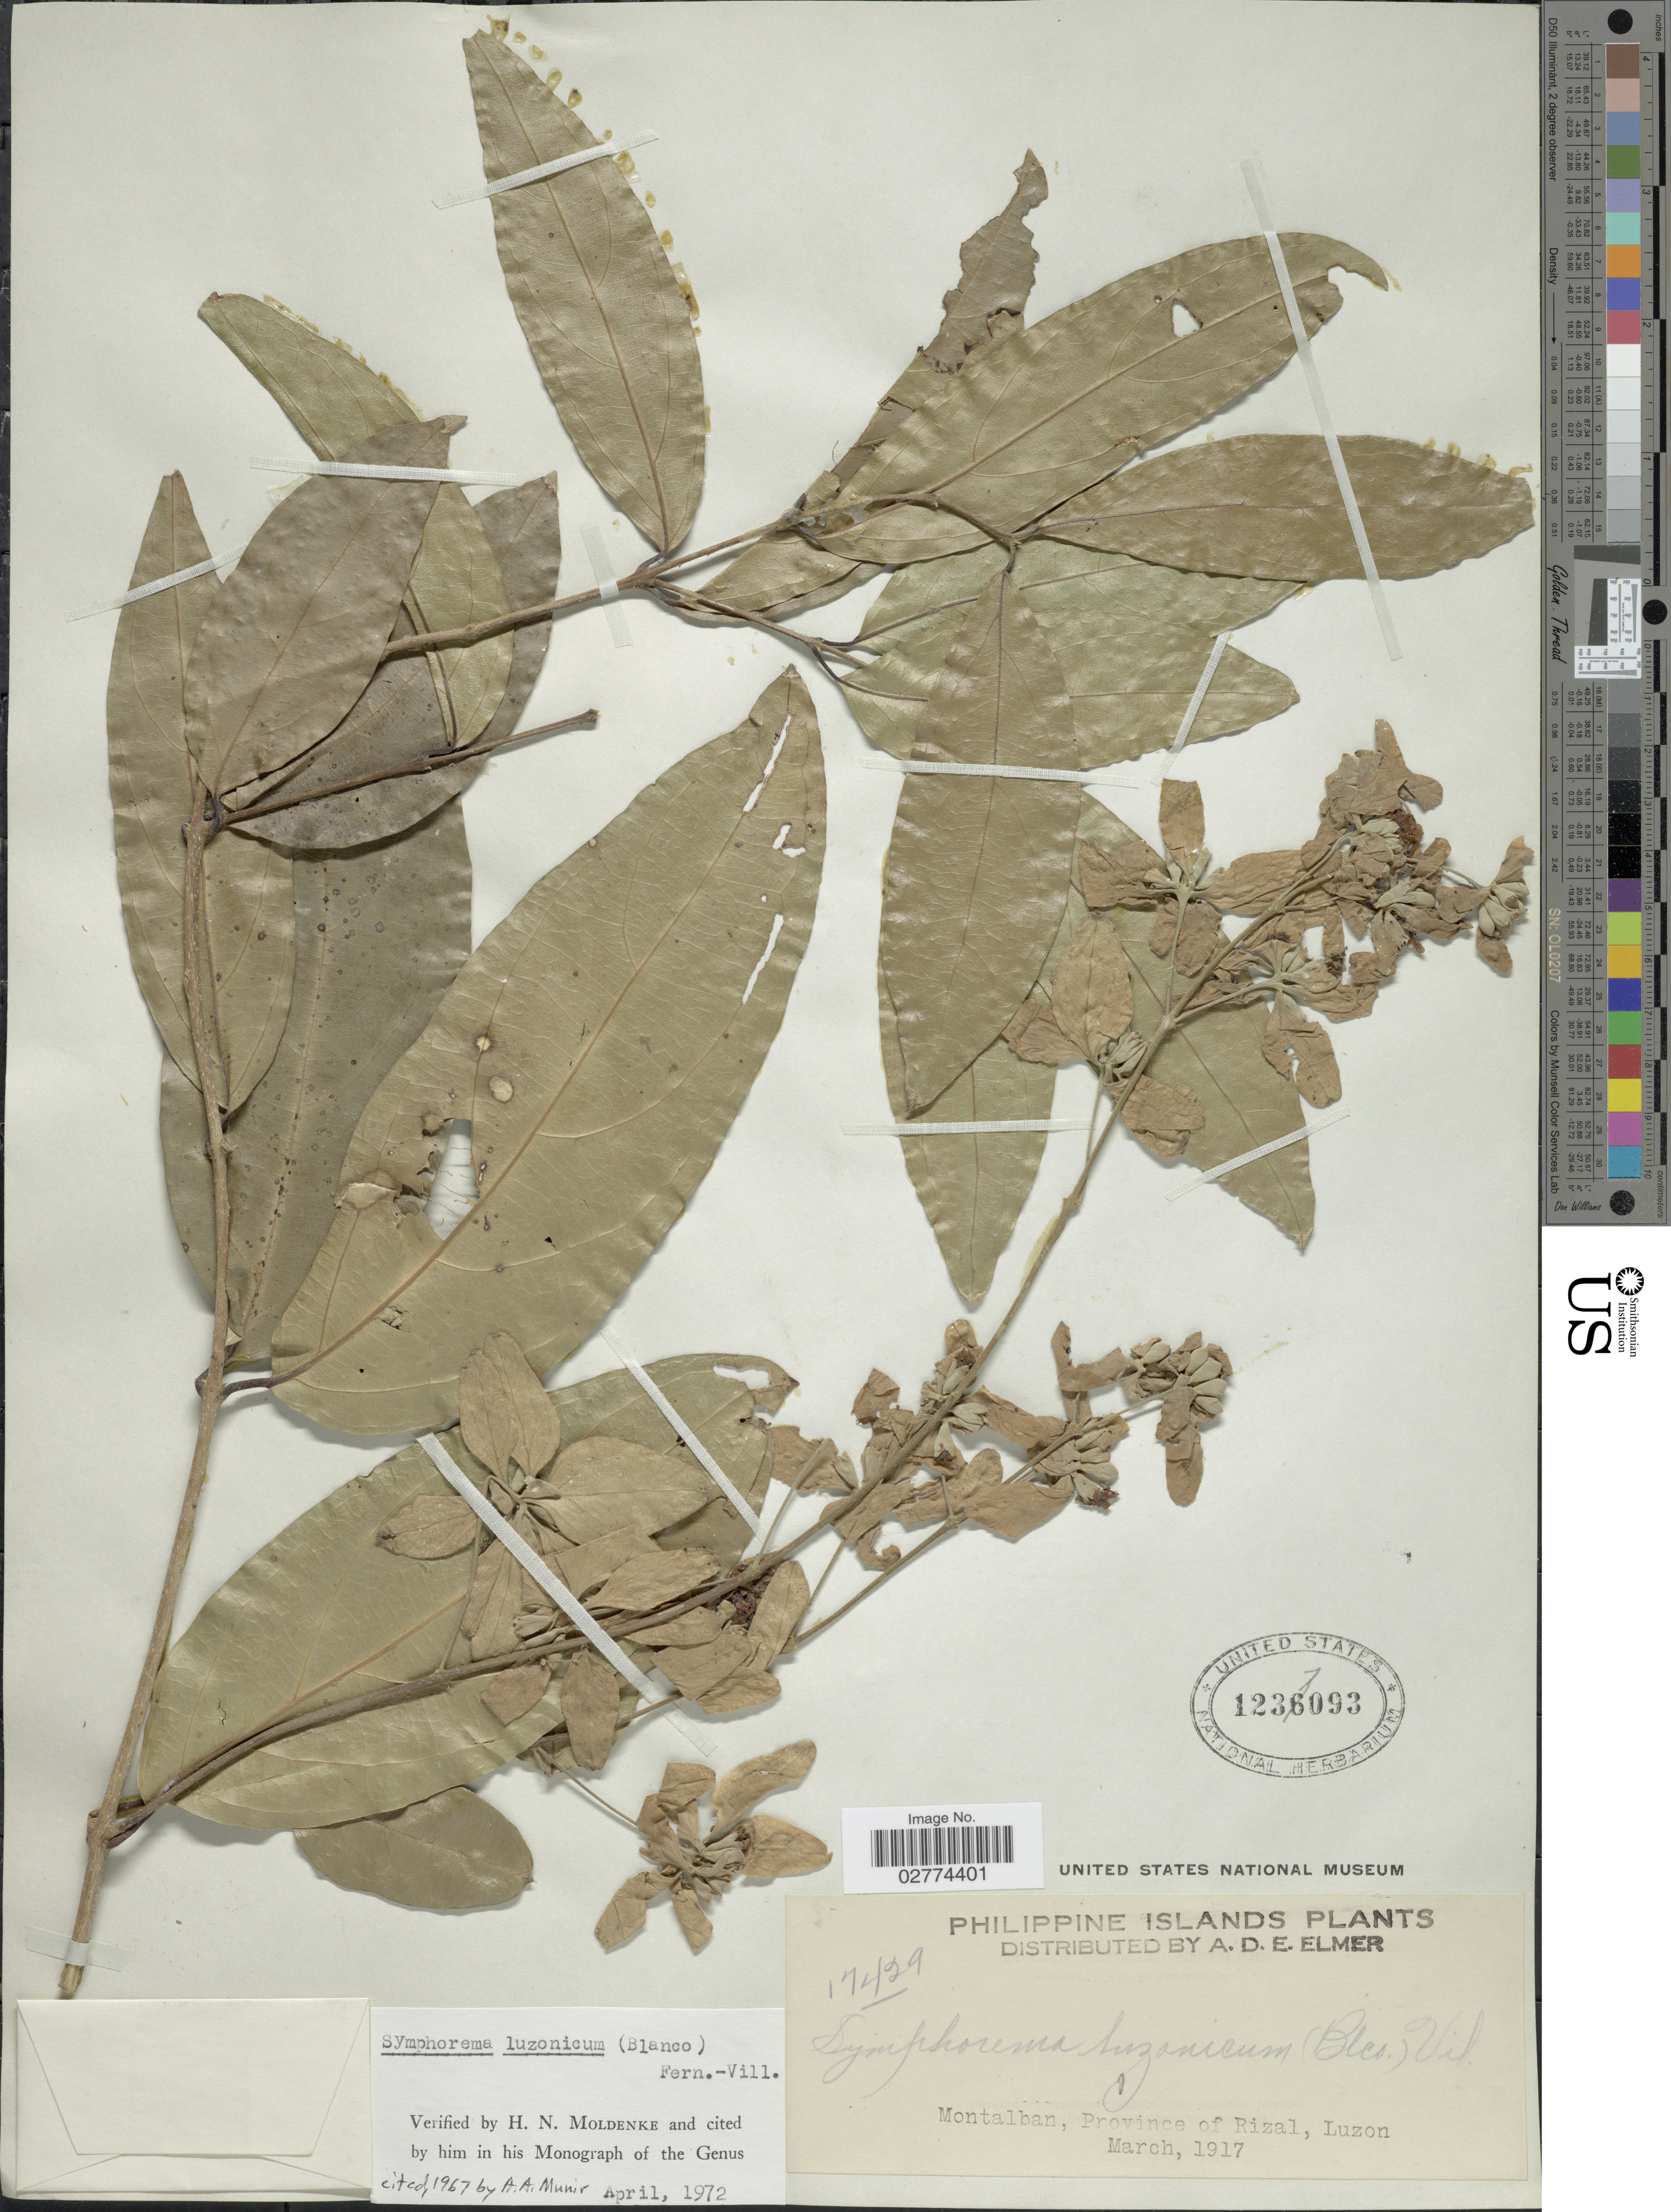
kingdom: Plantae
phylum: Tracheophyta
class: Magnoliopsida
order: Lamiales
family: Lamiaceae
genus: Symphorema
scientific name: Symphorema luzonicum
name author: (Blanco) Fern.-Vill.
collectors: A. D. E. Elmer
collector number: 17429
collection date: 1917-03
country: Philippines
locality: Philippine Islands. Montalban, Province of Rizal, Luzon.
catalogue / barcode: US 1237093